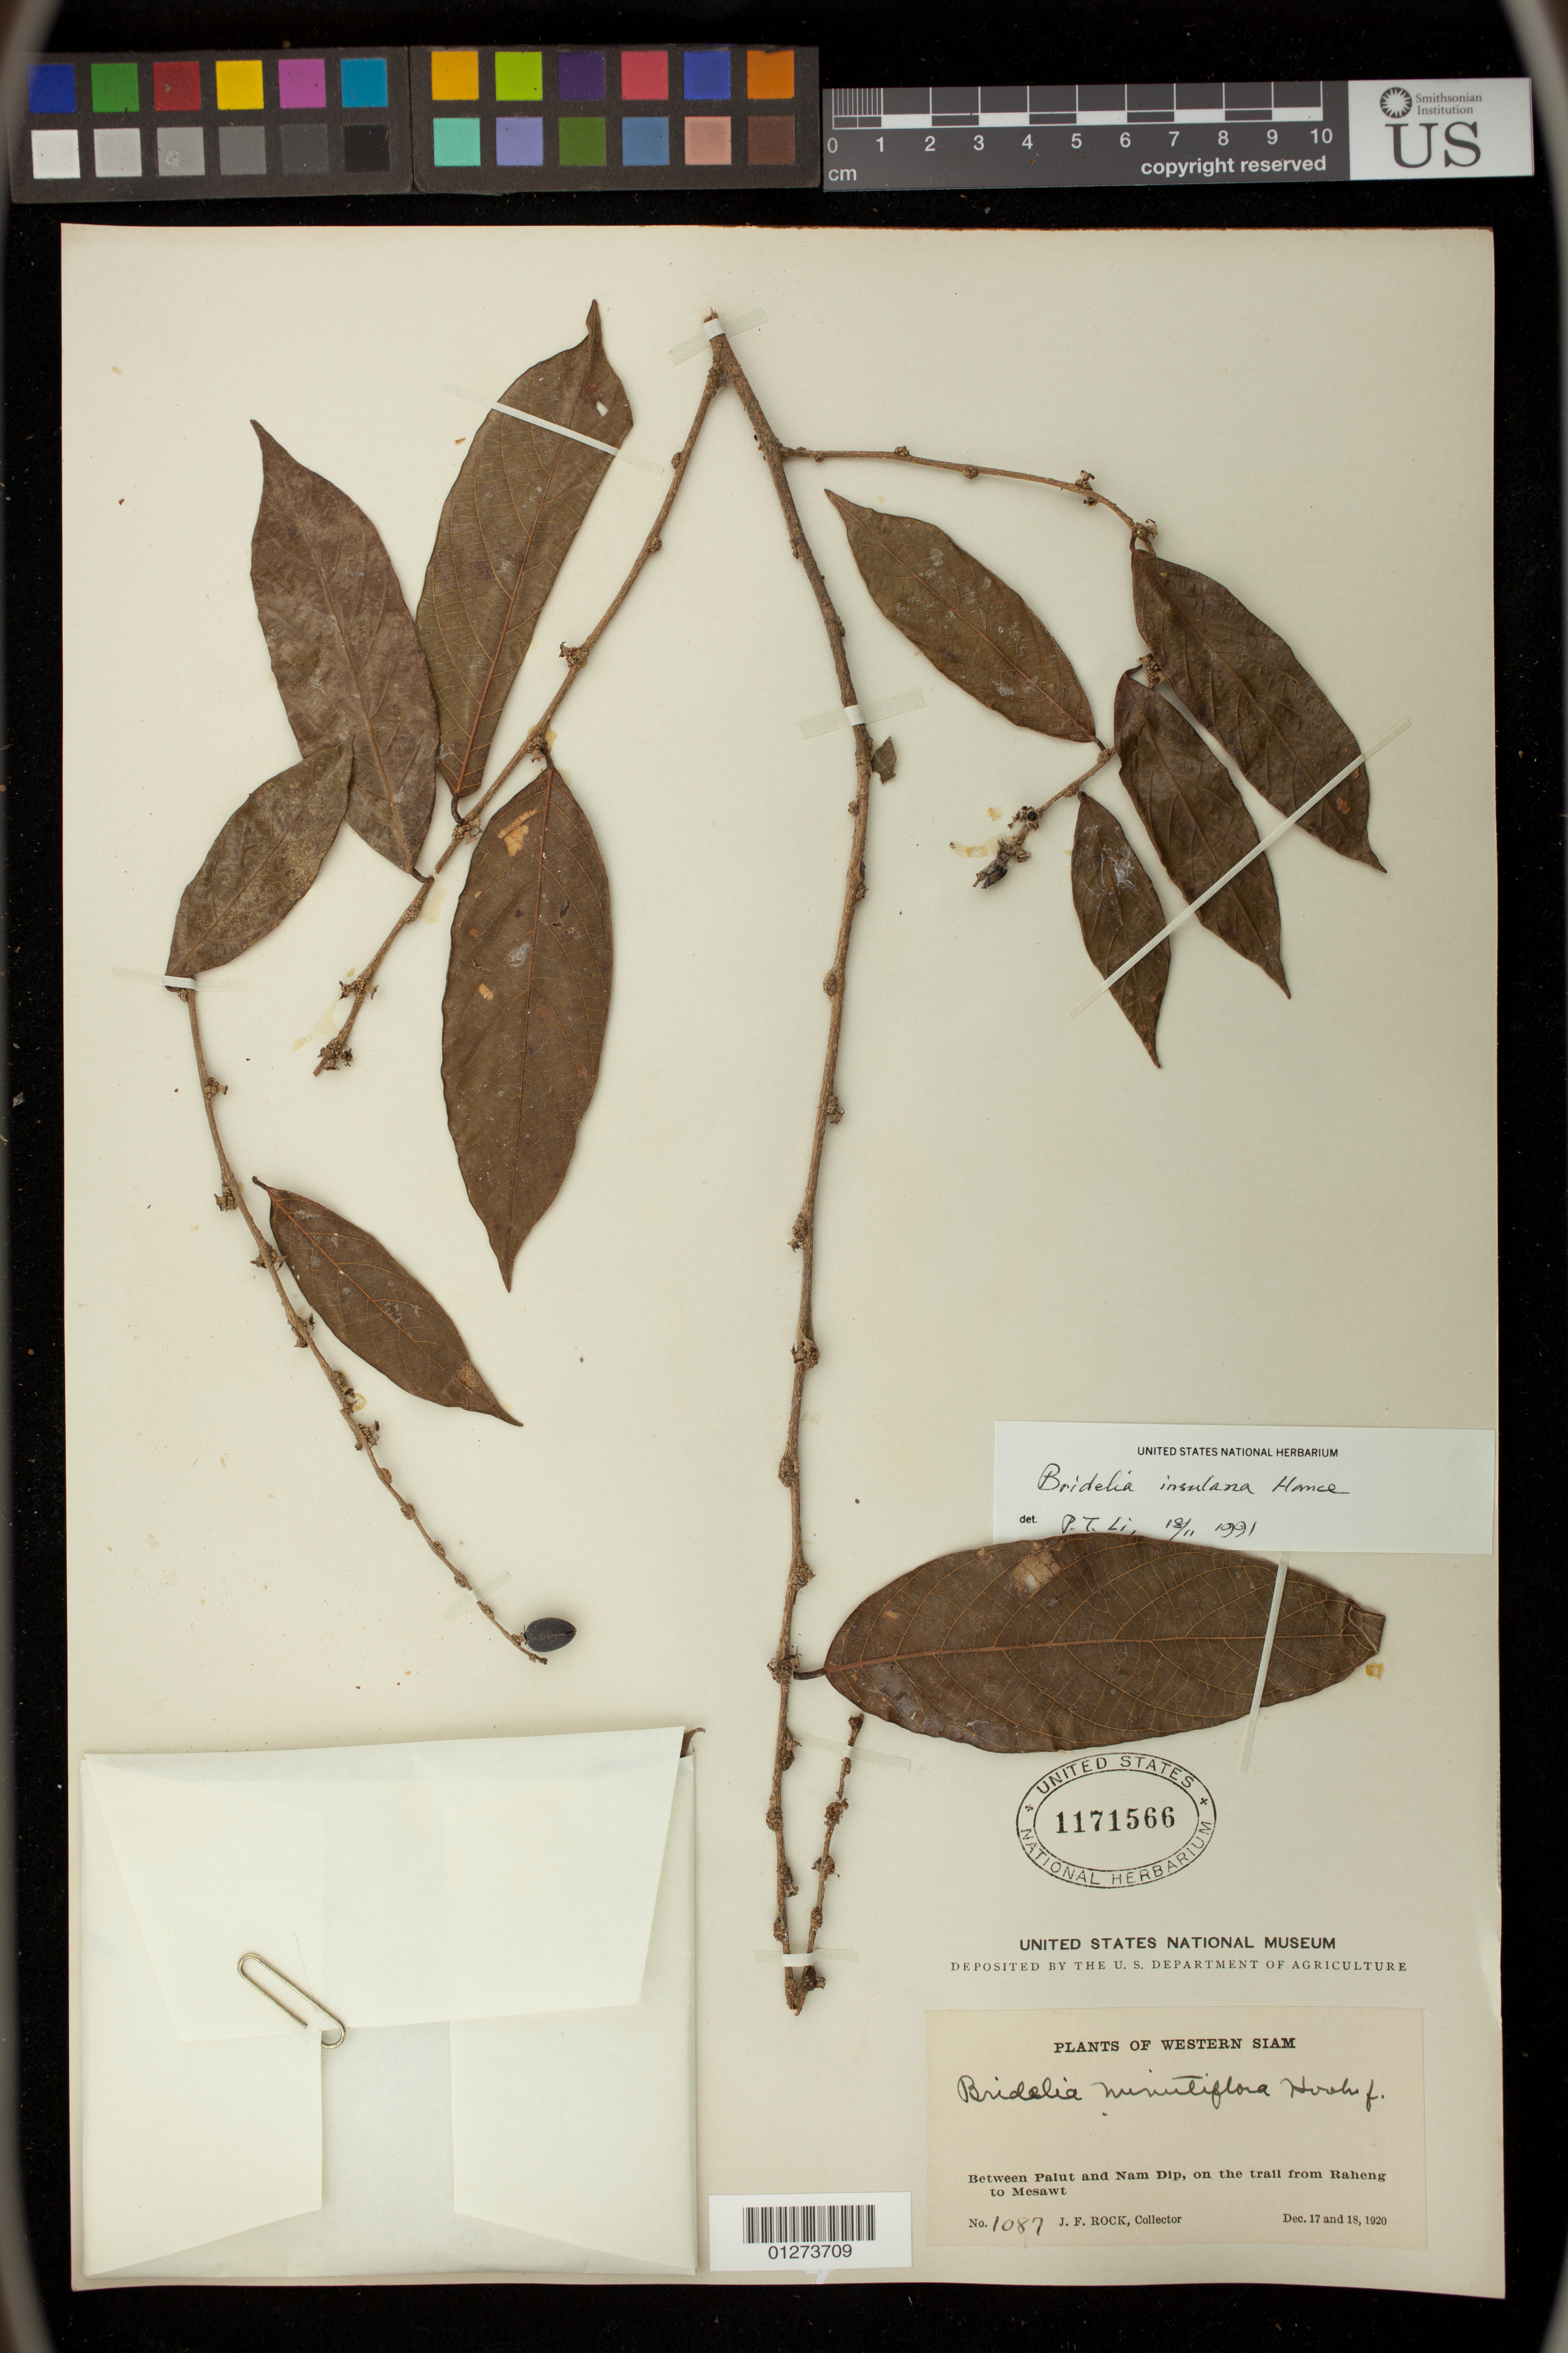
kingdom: Plantae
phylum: Tracheophyta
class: Magnoliopsida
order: Malpighiales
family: Phyllanthaceae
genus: Bridelia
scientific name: Bridelia balansae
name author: Tutcher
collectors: J. Rock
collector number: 1087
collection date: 1920-12-17/1920-12-18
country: Thailand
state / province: Tak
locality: Between Palut and Nam Dip, on the trail from Raheng to Mesawt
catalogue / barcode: US 1171566